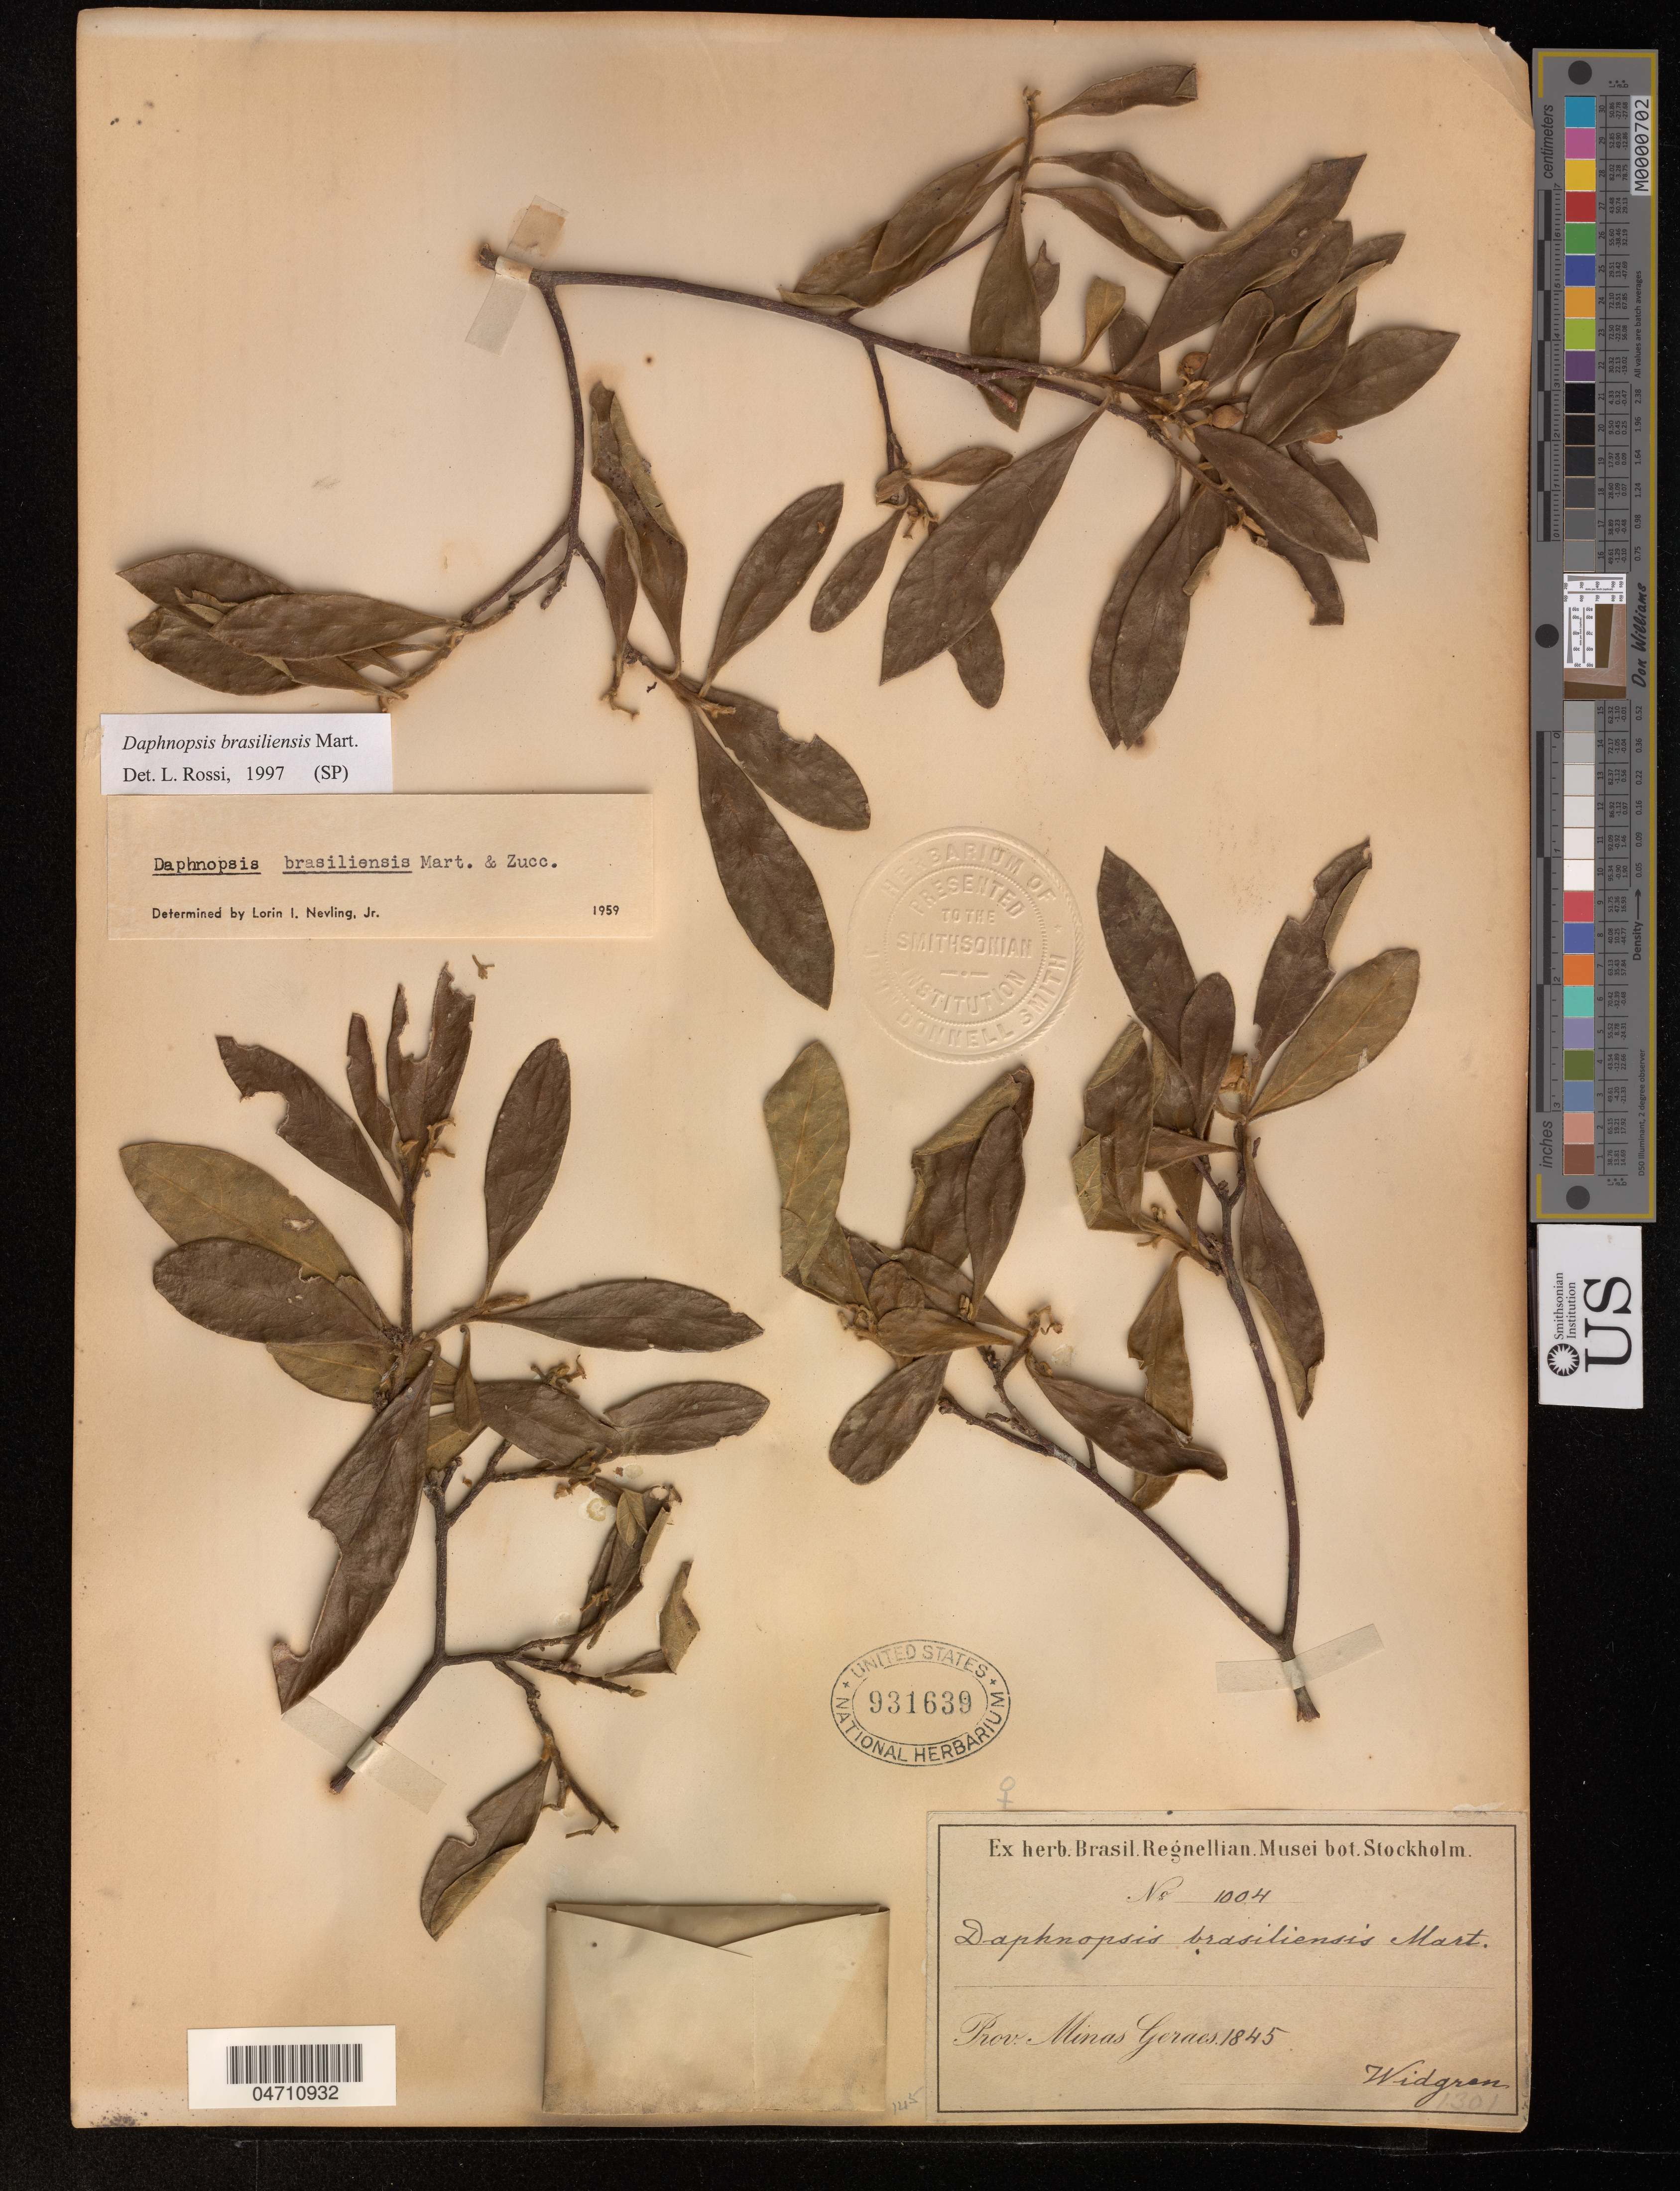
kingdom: Plantae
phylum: Tracheophyta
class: Magnoliopsida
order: Malvales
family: Thymelaeaceae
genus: Daphnopsis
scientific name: Daphnopsis brasiliensis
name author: Mart.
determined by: Rossi, L.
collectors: J. Widgren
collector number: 1004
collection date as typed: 1845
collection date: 1845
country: Brazil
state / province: Minas Gerais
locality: Minas Geraes.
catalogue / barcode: US 931639